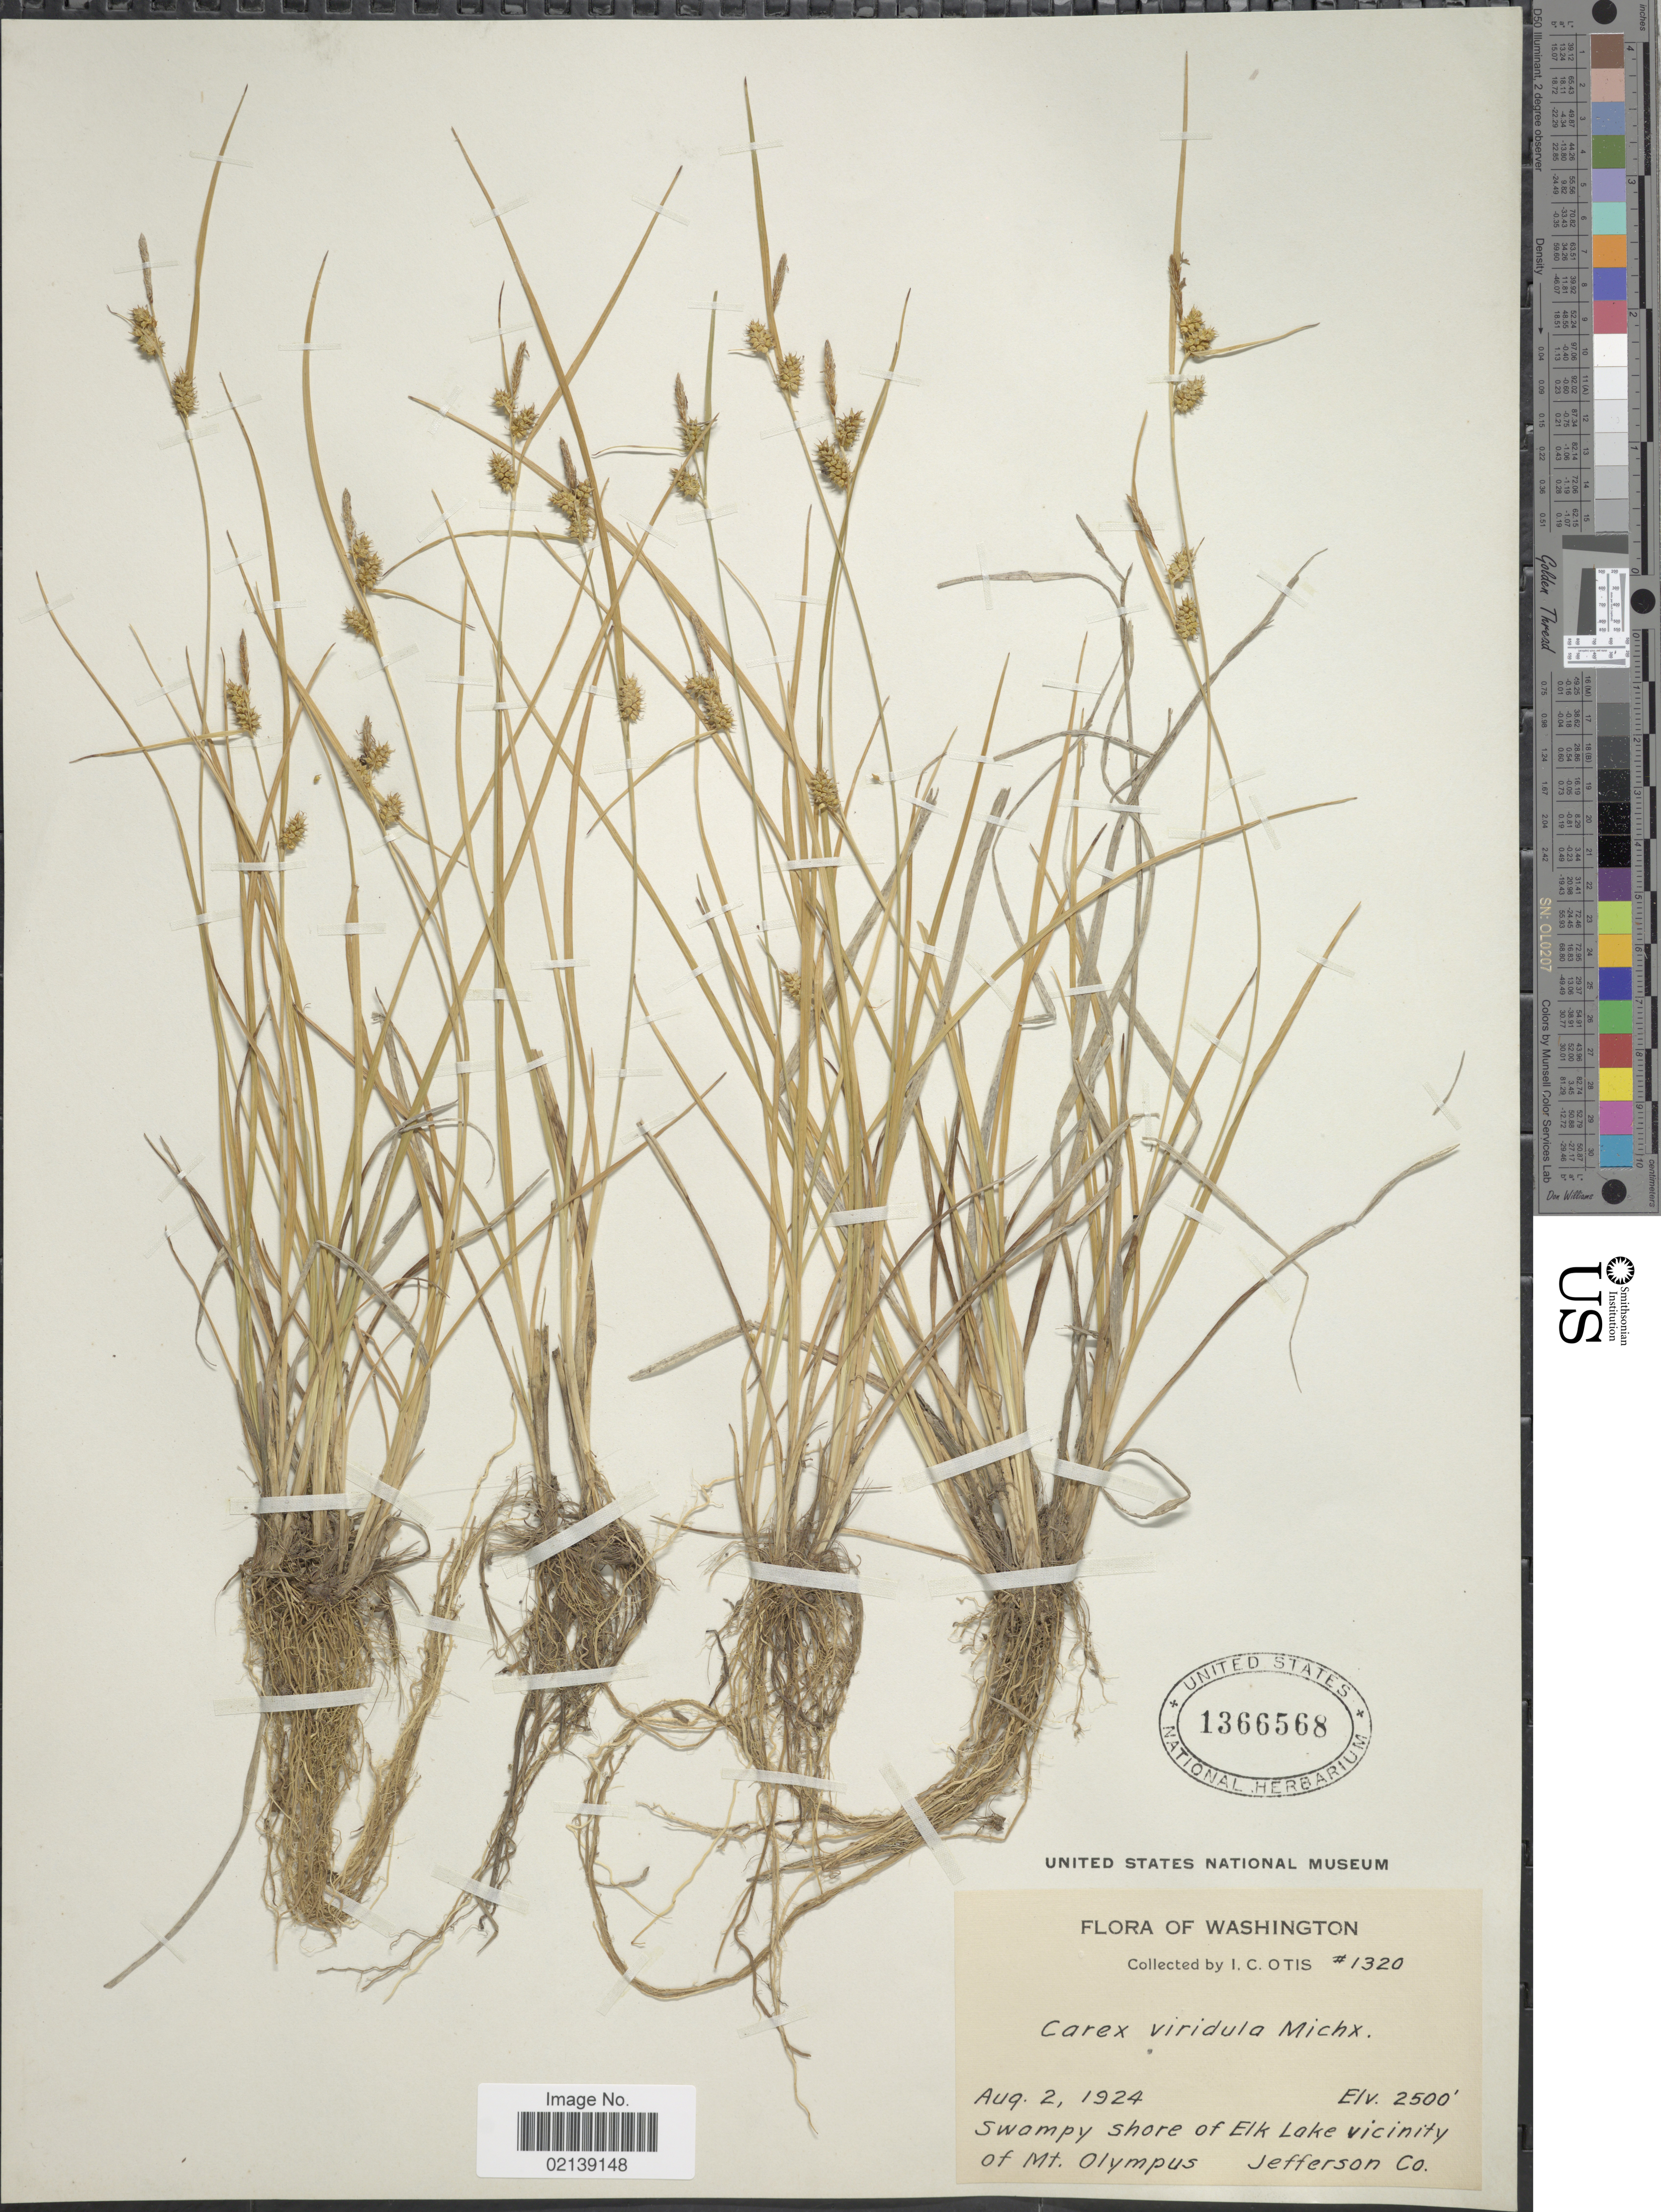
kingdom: Plantae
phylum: Tracheophyta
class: Liliopsida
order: Poales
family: Cyperaceae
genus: Carex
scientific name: Carex oederi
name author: Retz.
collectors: I. C. Otis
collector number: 1320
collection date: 1924-08-02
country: United States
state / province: Washington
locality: Swampy shore of Elk Lake vicinity of Mt. Olympus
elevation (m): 762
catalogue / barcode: US 1366568